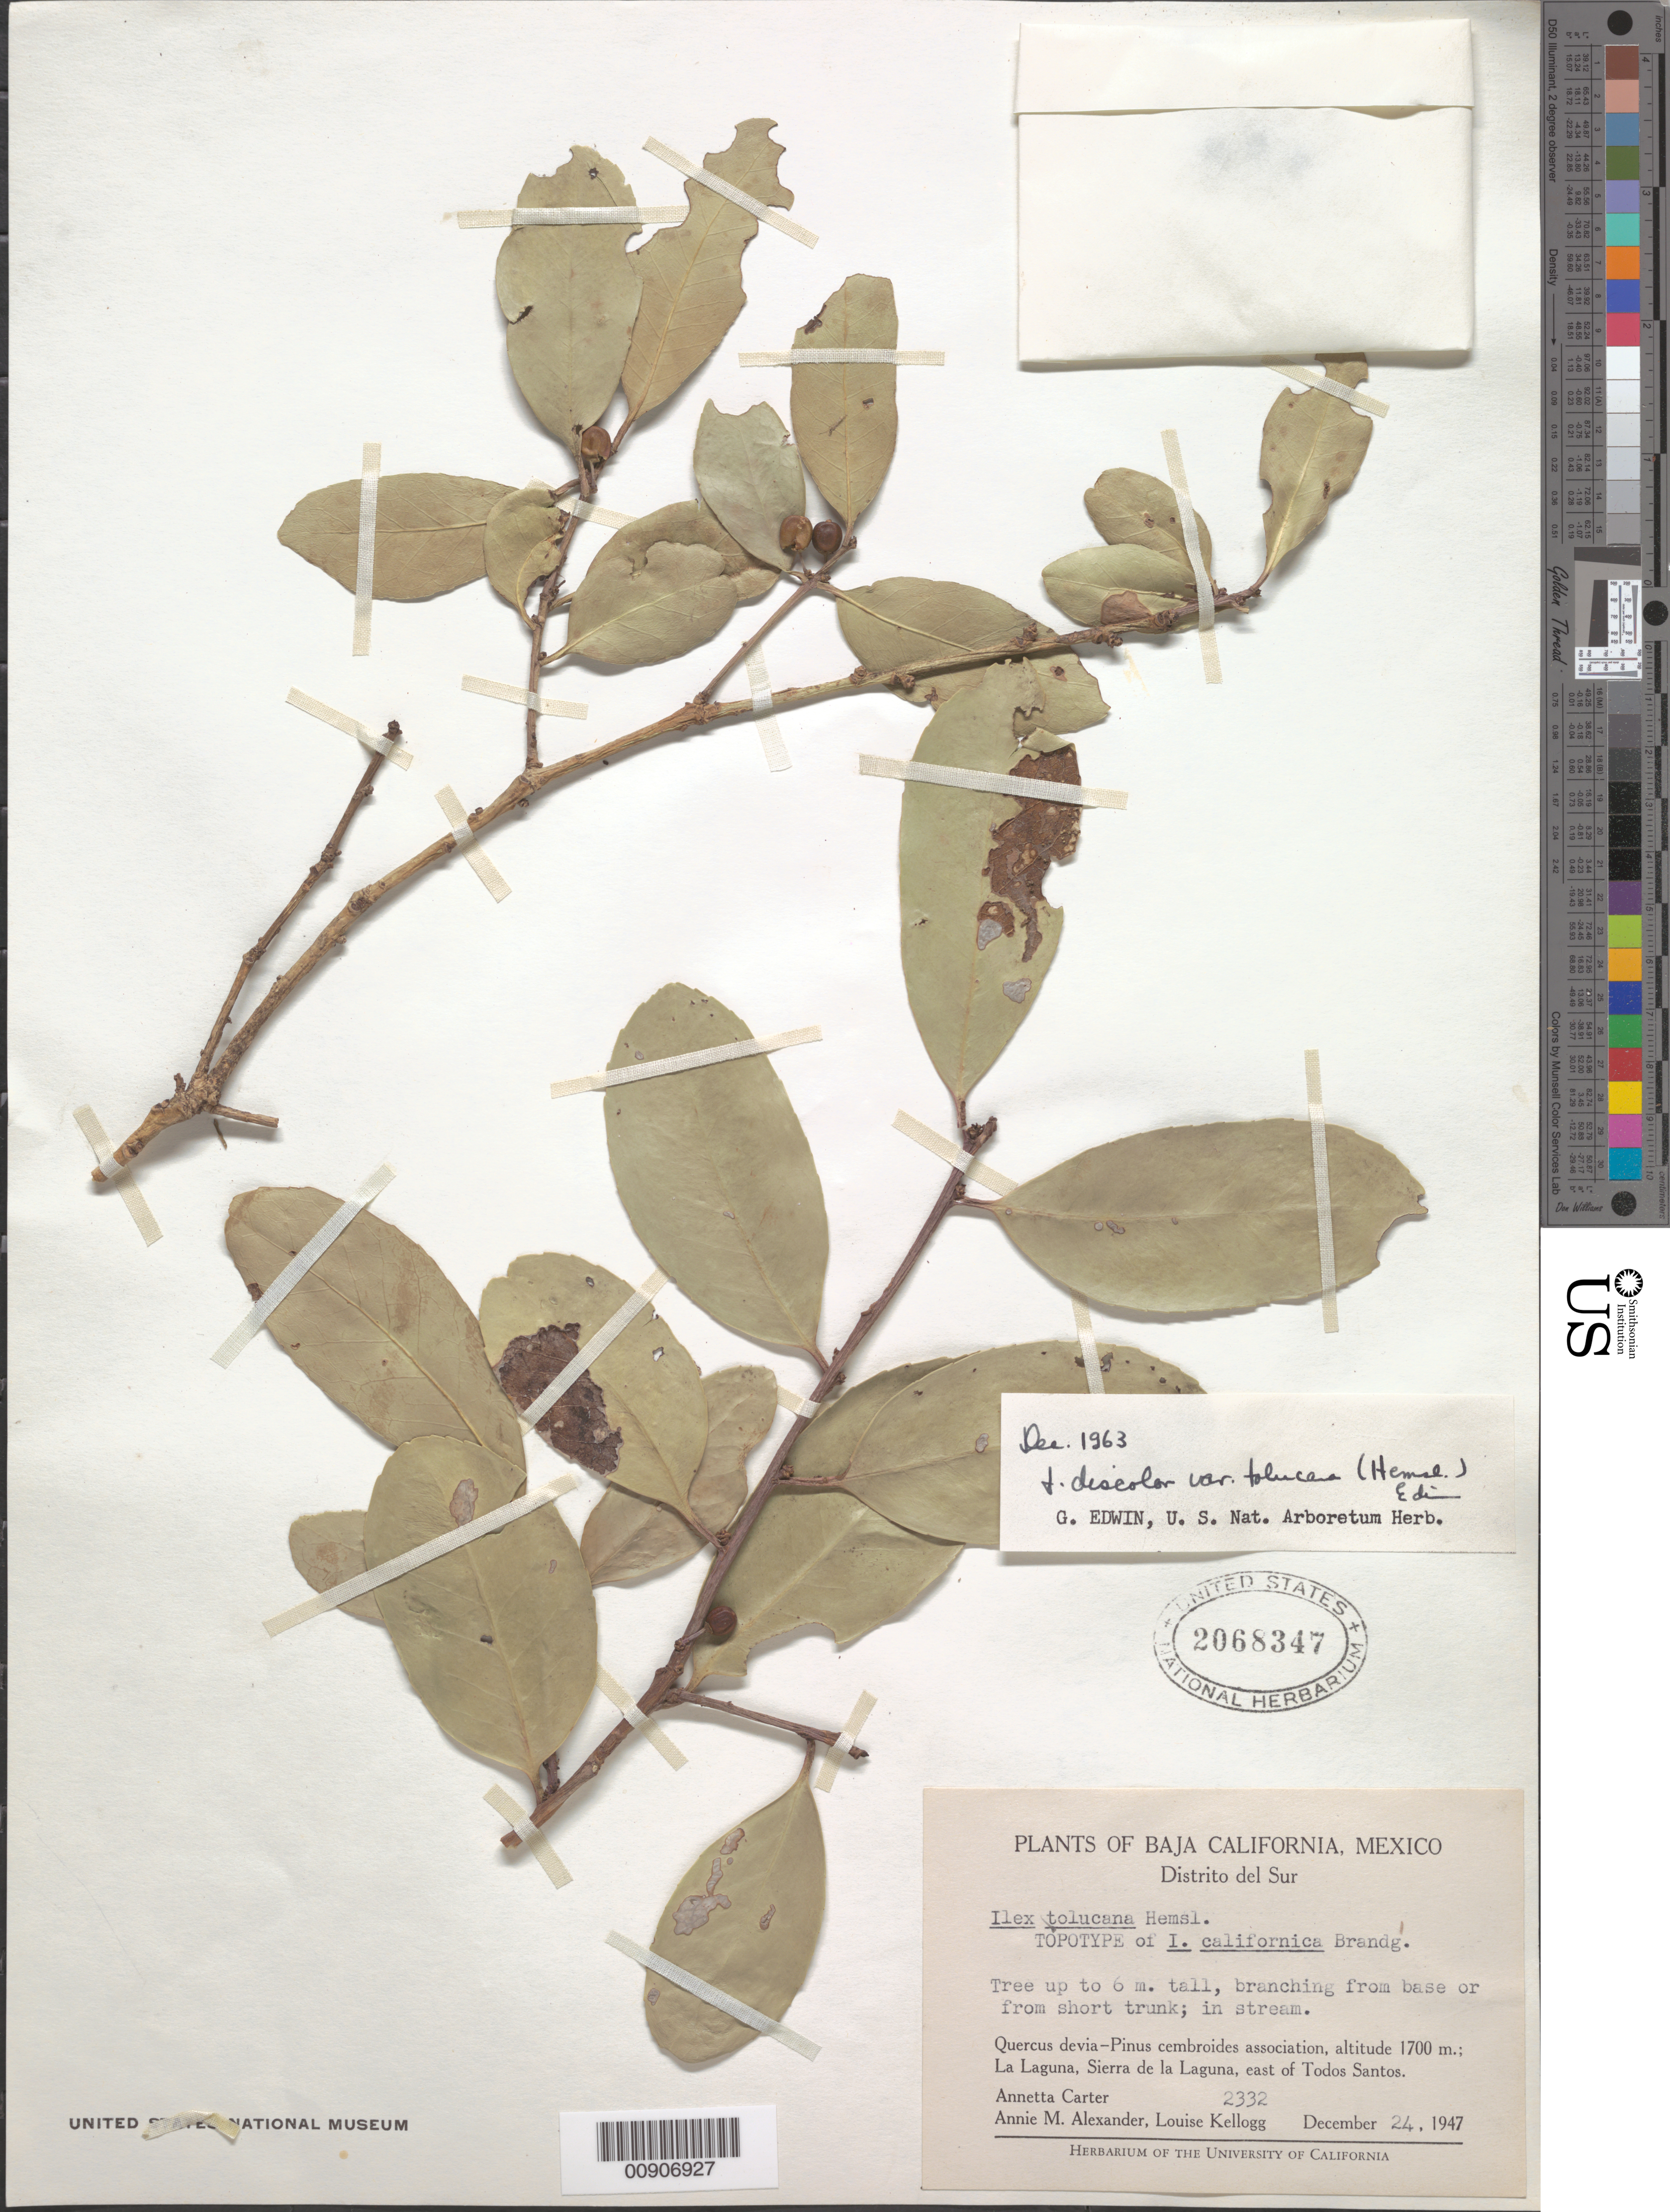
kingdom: Plantae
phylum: Tracheophyta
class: Magnoliopsida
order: Aquifoliales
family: Aquifoliaceae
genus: Ilex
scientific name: Ilex discolor var. tolucana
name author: (Hemsl.) Edwin ex J. Linares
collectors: A. Carter, A. M. Alexander & L. Kellogg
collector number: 2332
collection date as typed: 24 Dec 1947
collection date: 1947-12-24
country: Mexico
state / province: Baja California Sur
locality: La Laguna, Sierra de la Laguna, east of Todos Santos. Baja California Distrito Sur.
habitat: In stream. Quercus devia-Pinus cembroides, association.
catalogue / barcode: US 2068347